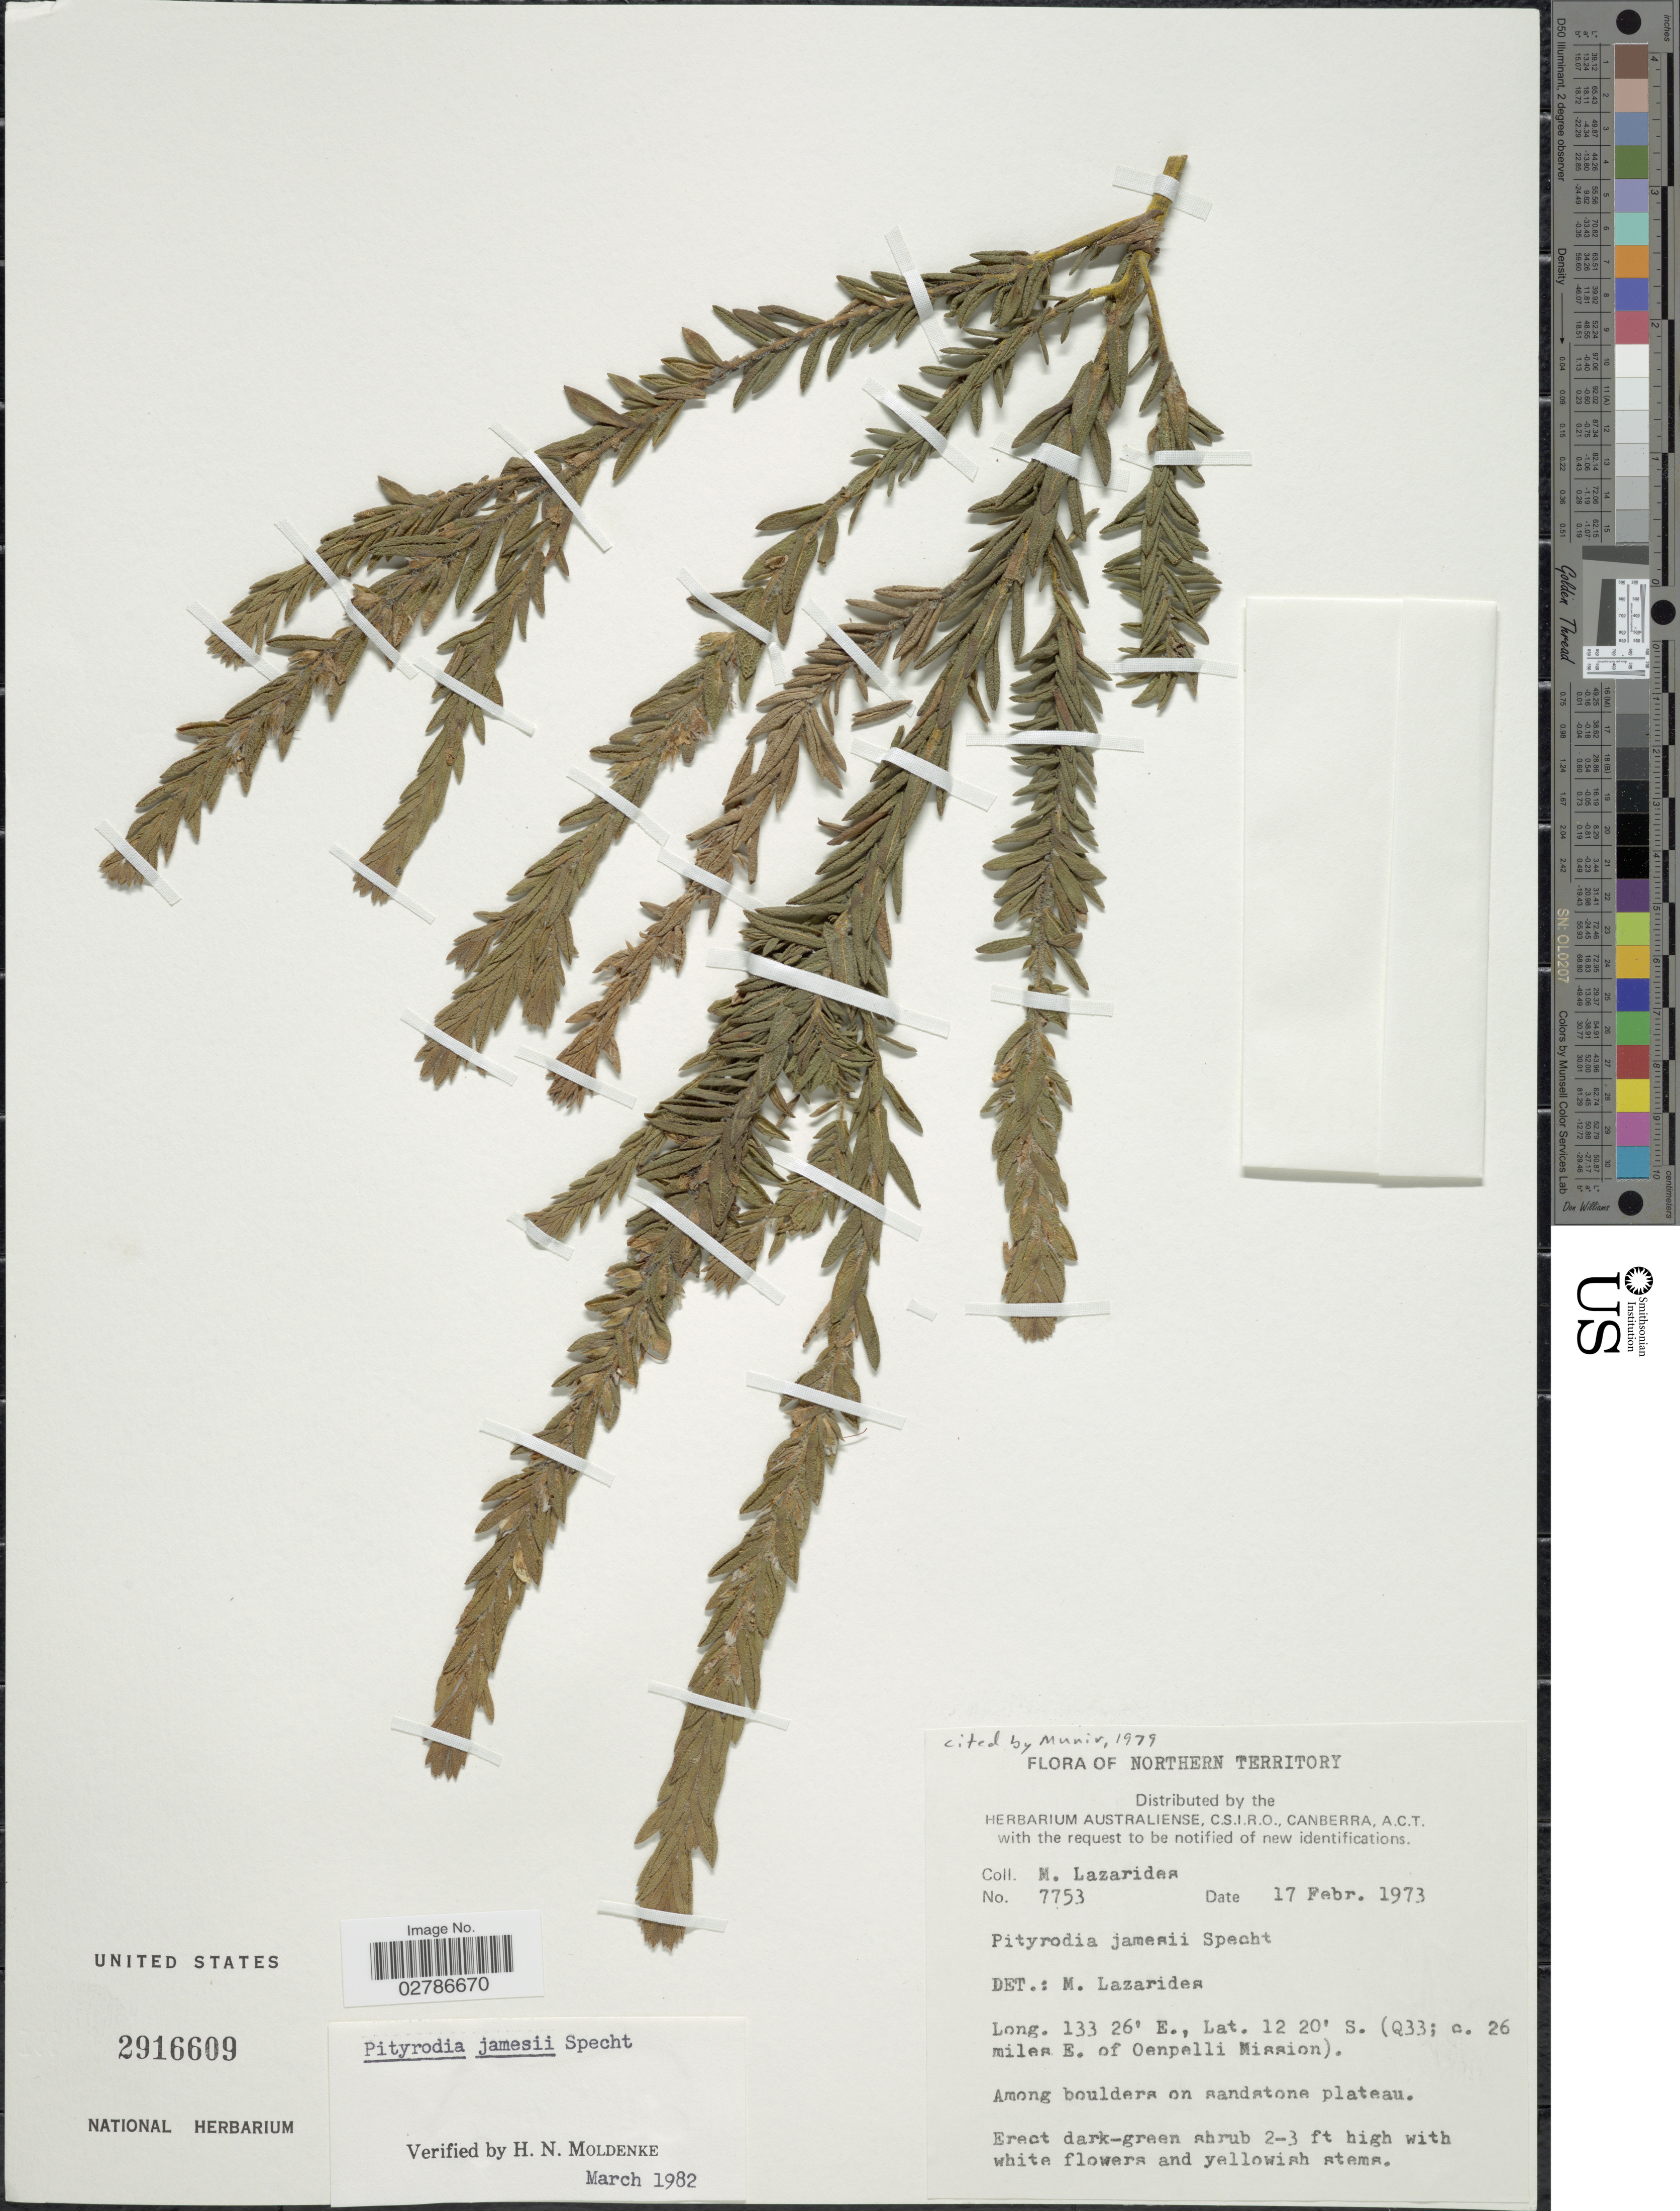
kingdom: Plantae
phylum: Tracheophyta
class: Magnoliopsida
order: Lamiales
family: Lamiaceae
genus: Pityrodia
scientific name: Pityrodia jamesii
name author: Specht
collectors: M. Lazarides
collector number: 7753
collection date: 1973-02-17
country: Australia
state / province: Northern Territory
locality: (Q33; c. 26 miles E. of Oenpelli Mission). Among boulders on sandstone plateau.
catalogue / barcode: US 2916609